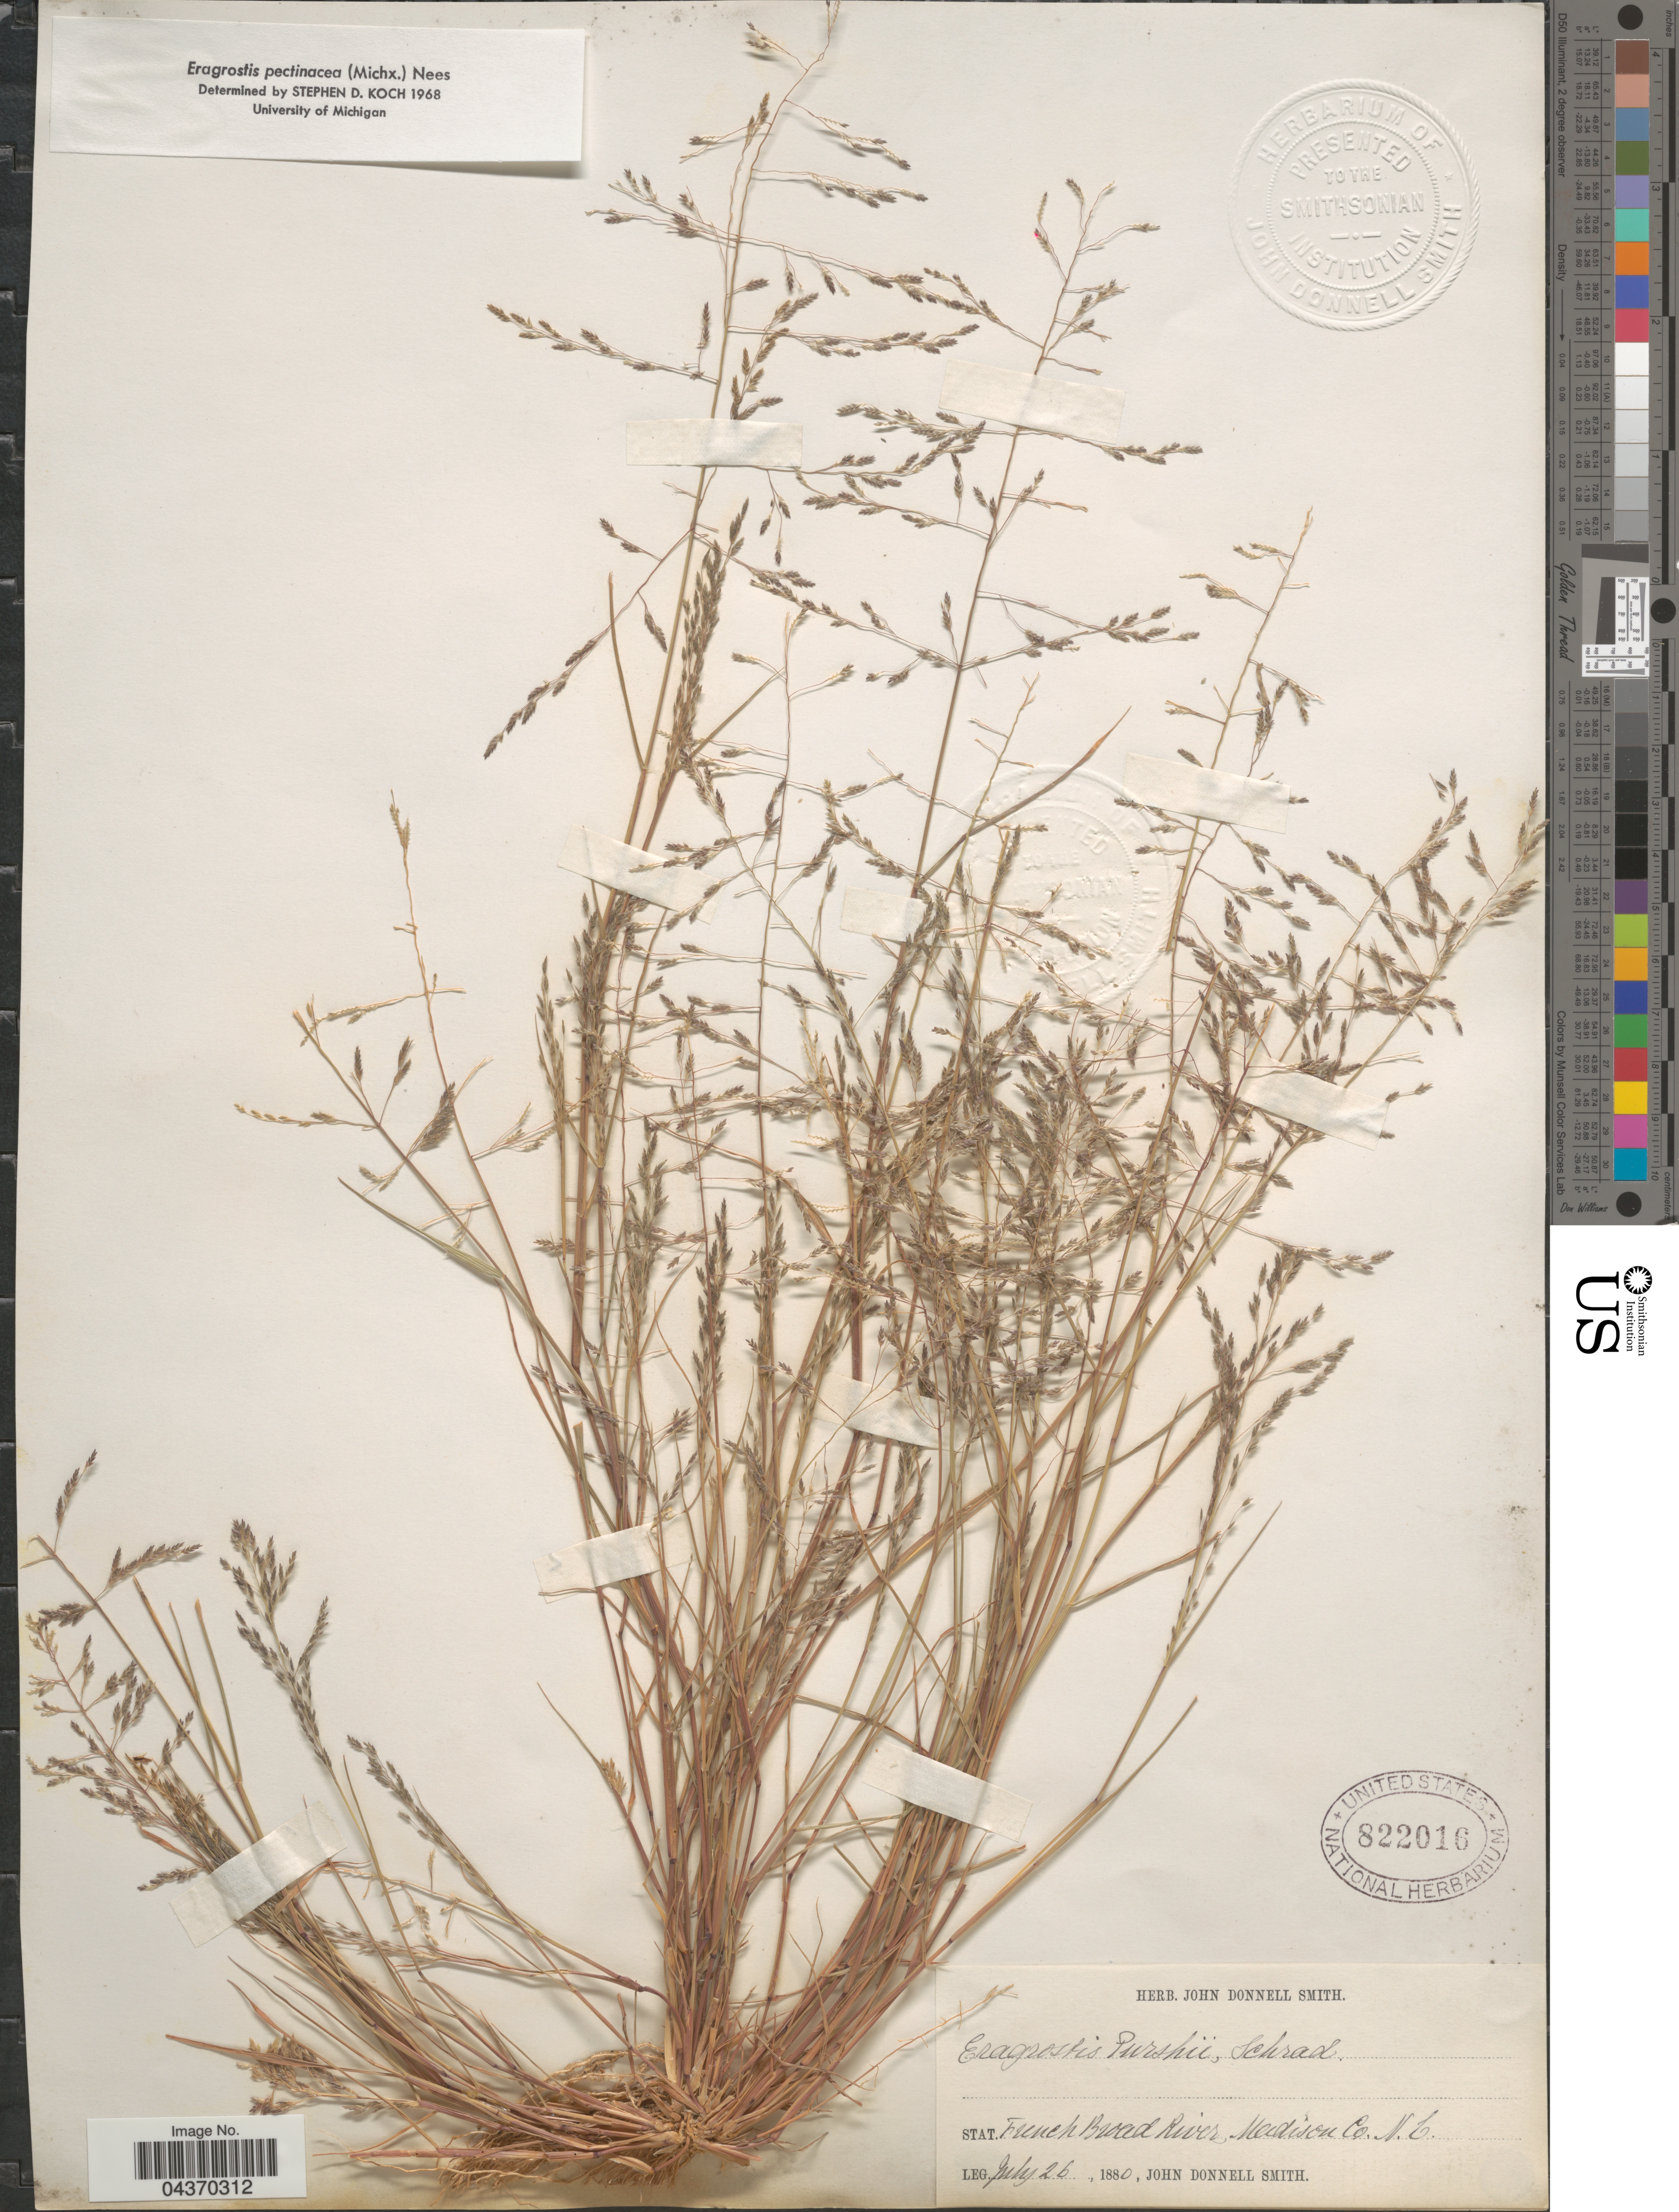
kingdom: Plantae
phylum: Tracheophyta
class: Liliopsida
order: Poales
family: Poaceae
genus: Eragrostis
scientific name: Eragrostis pectinacea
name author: (Michx.) Nees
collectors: J. Donnell Smith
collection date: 1880-07-26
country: United States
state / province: North Carolina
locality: French Broad River, Madison Co.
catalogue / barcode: US 822016